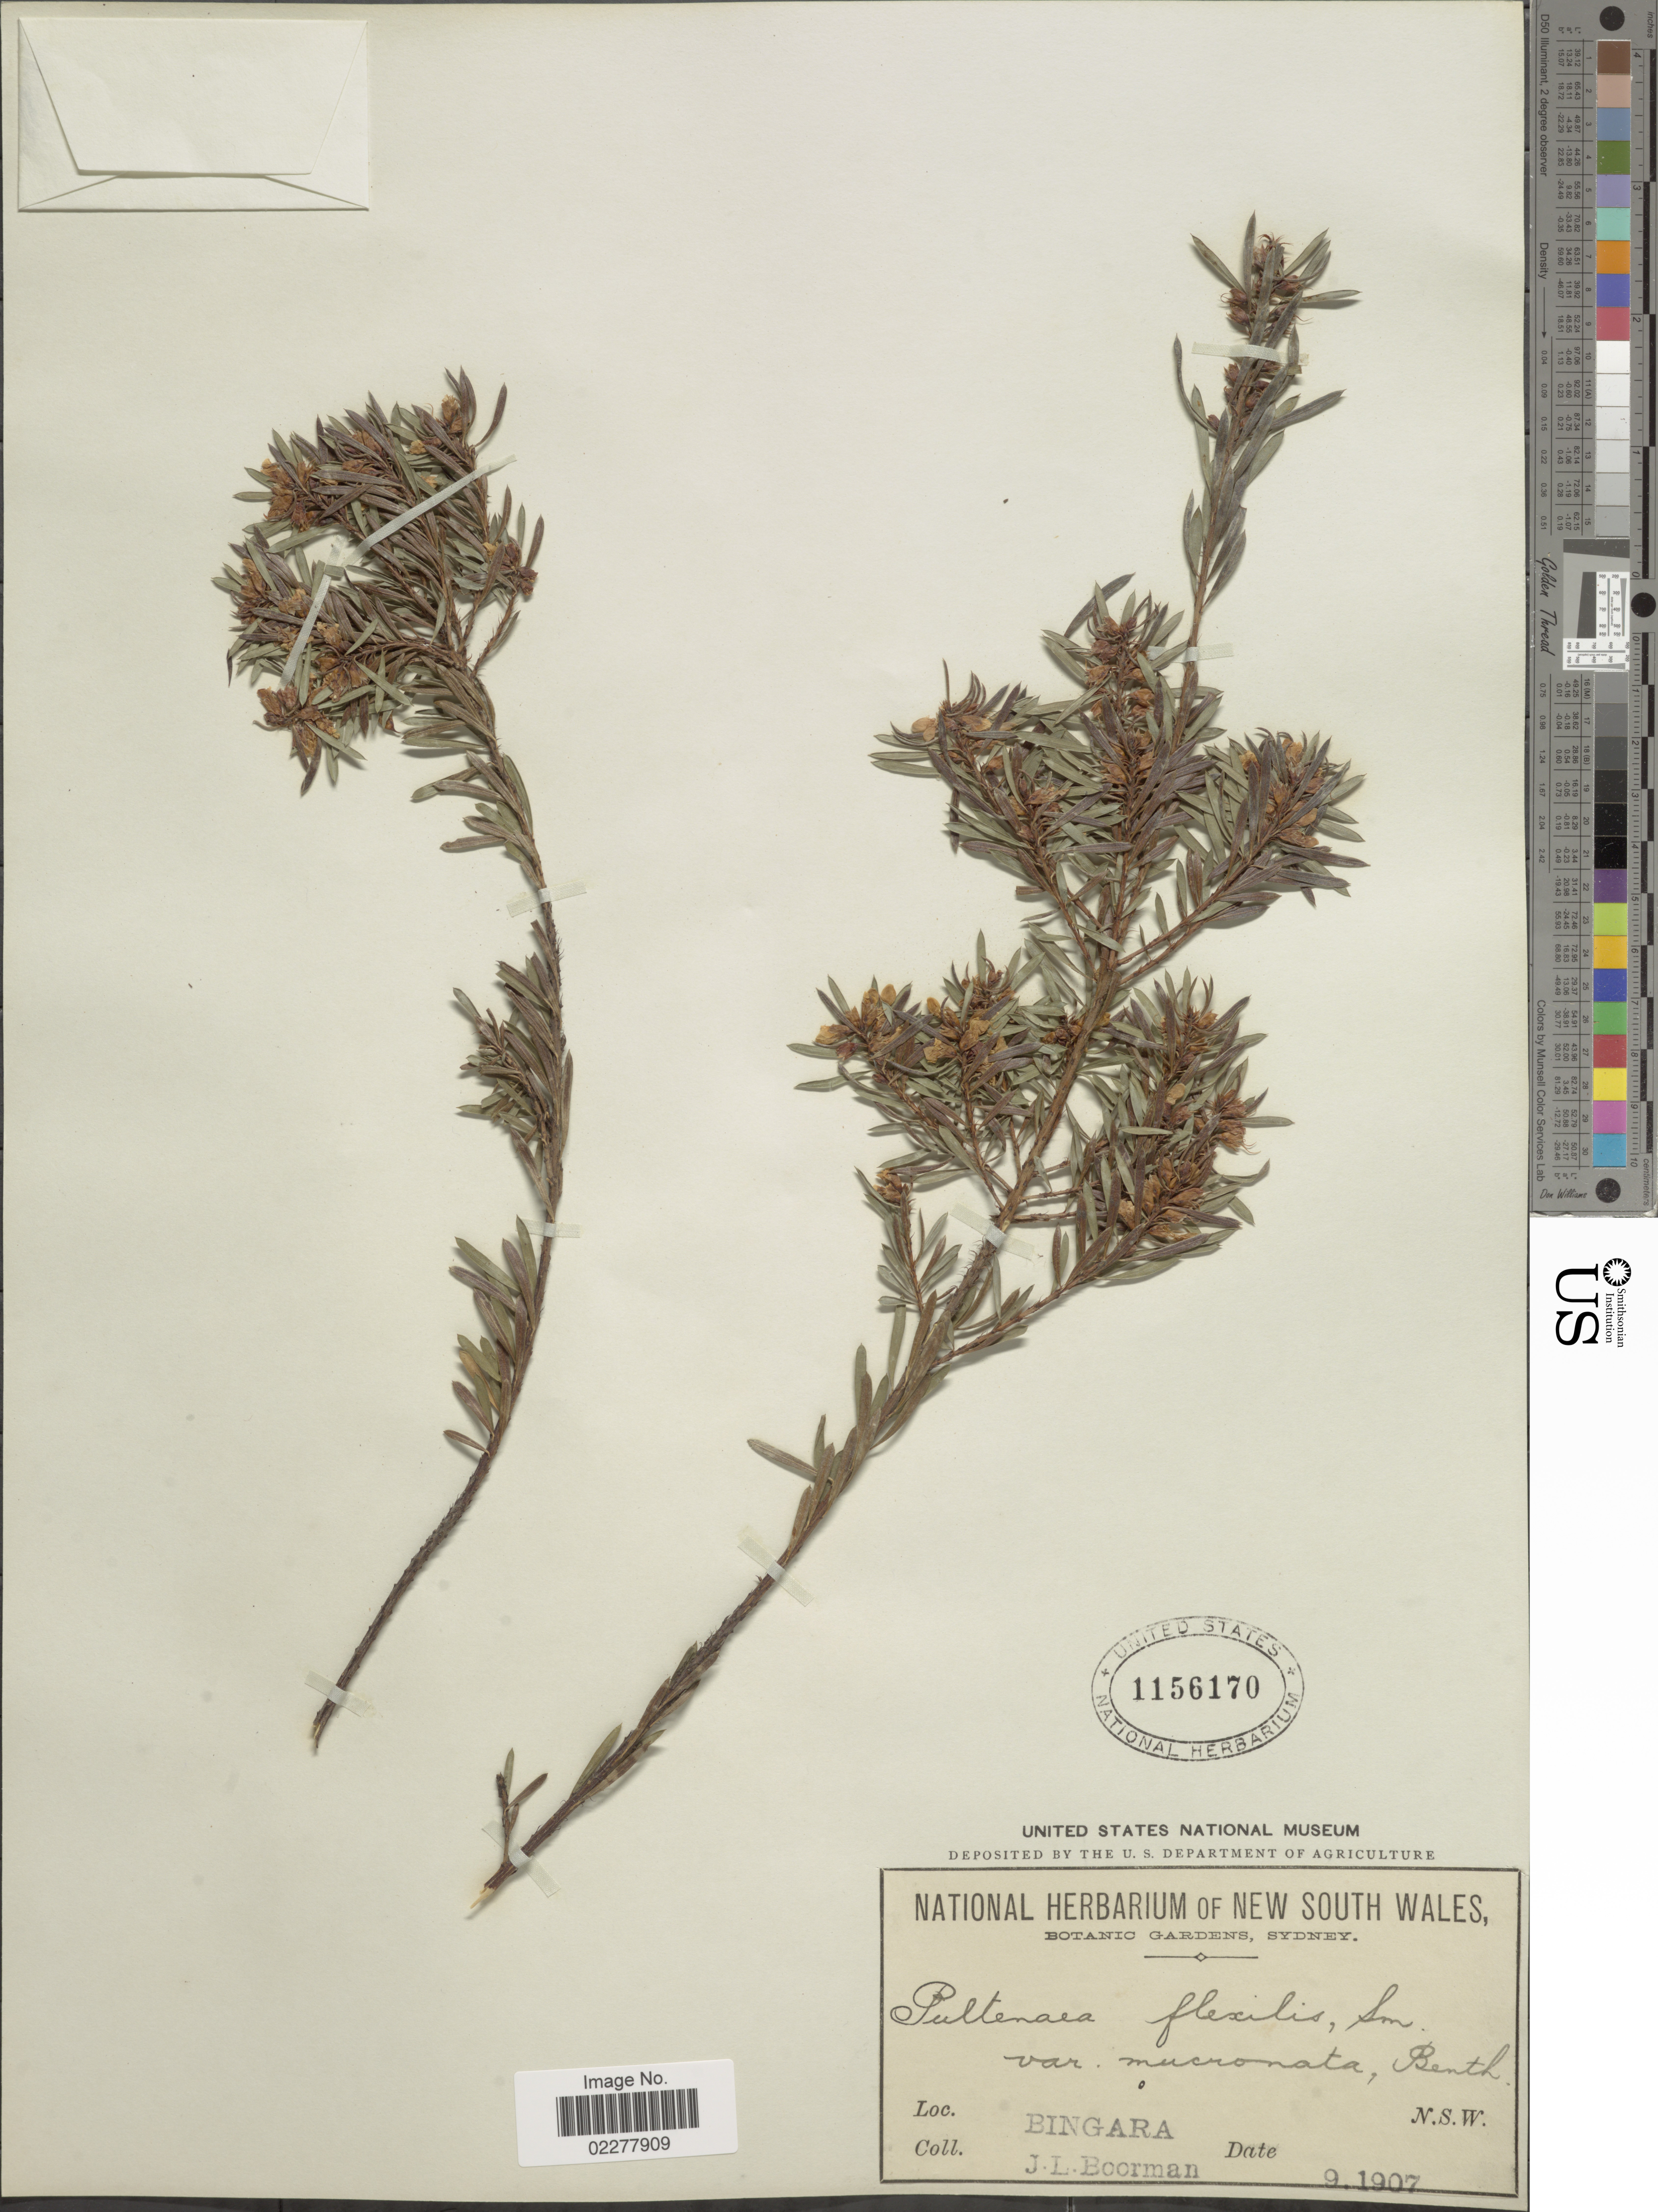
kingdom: Plantae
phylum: Tracheophyta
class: Magnoliopsida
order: Fabales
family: Fabaceae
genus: Pultenaea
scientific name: Pultenaea flexilis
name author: Sm.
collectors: J. Boorman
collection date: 1907-09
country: Australia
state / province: New South Wales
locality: Bingara. N.S.W.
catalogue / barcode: US 1156170